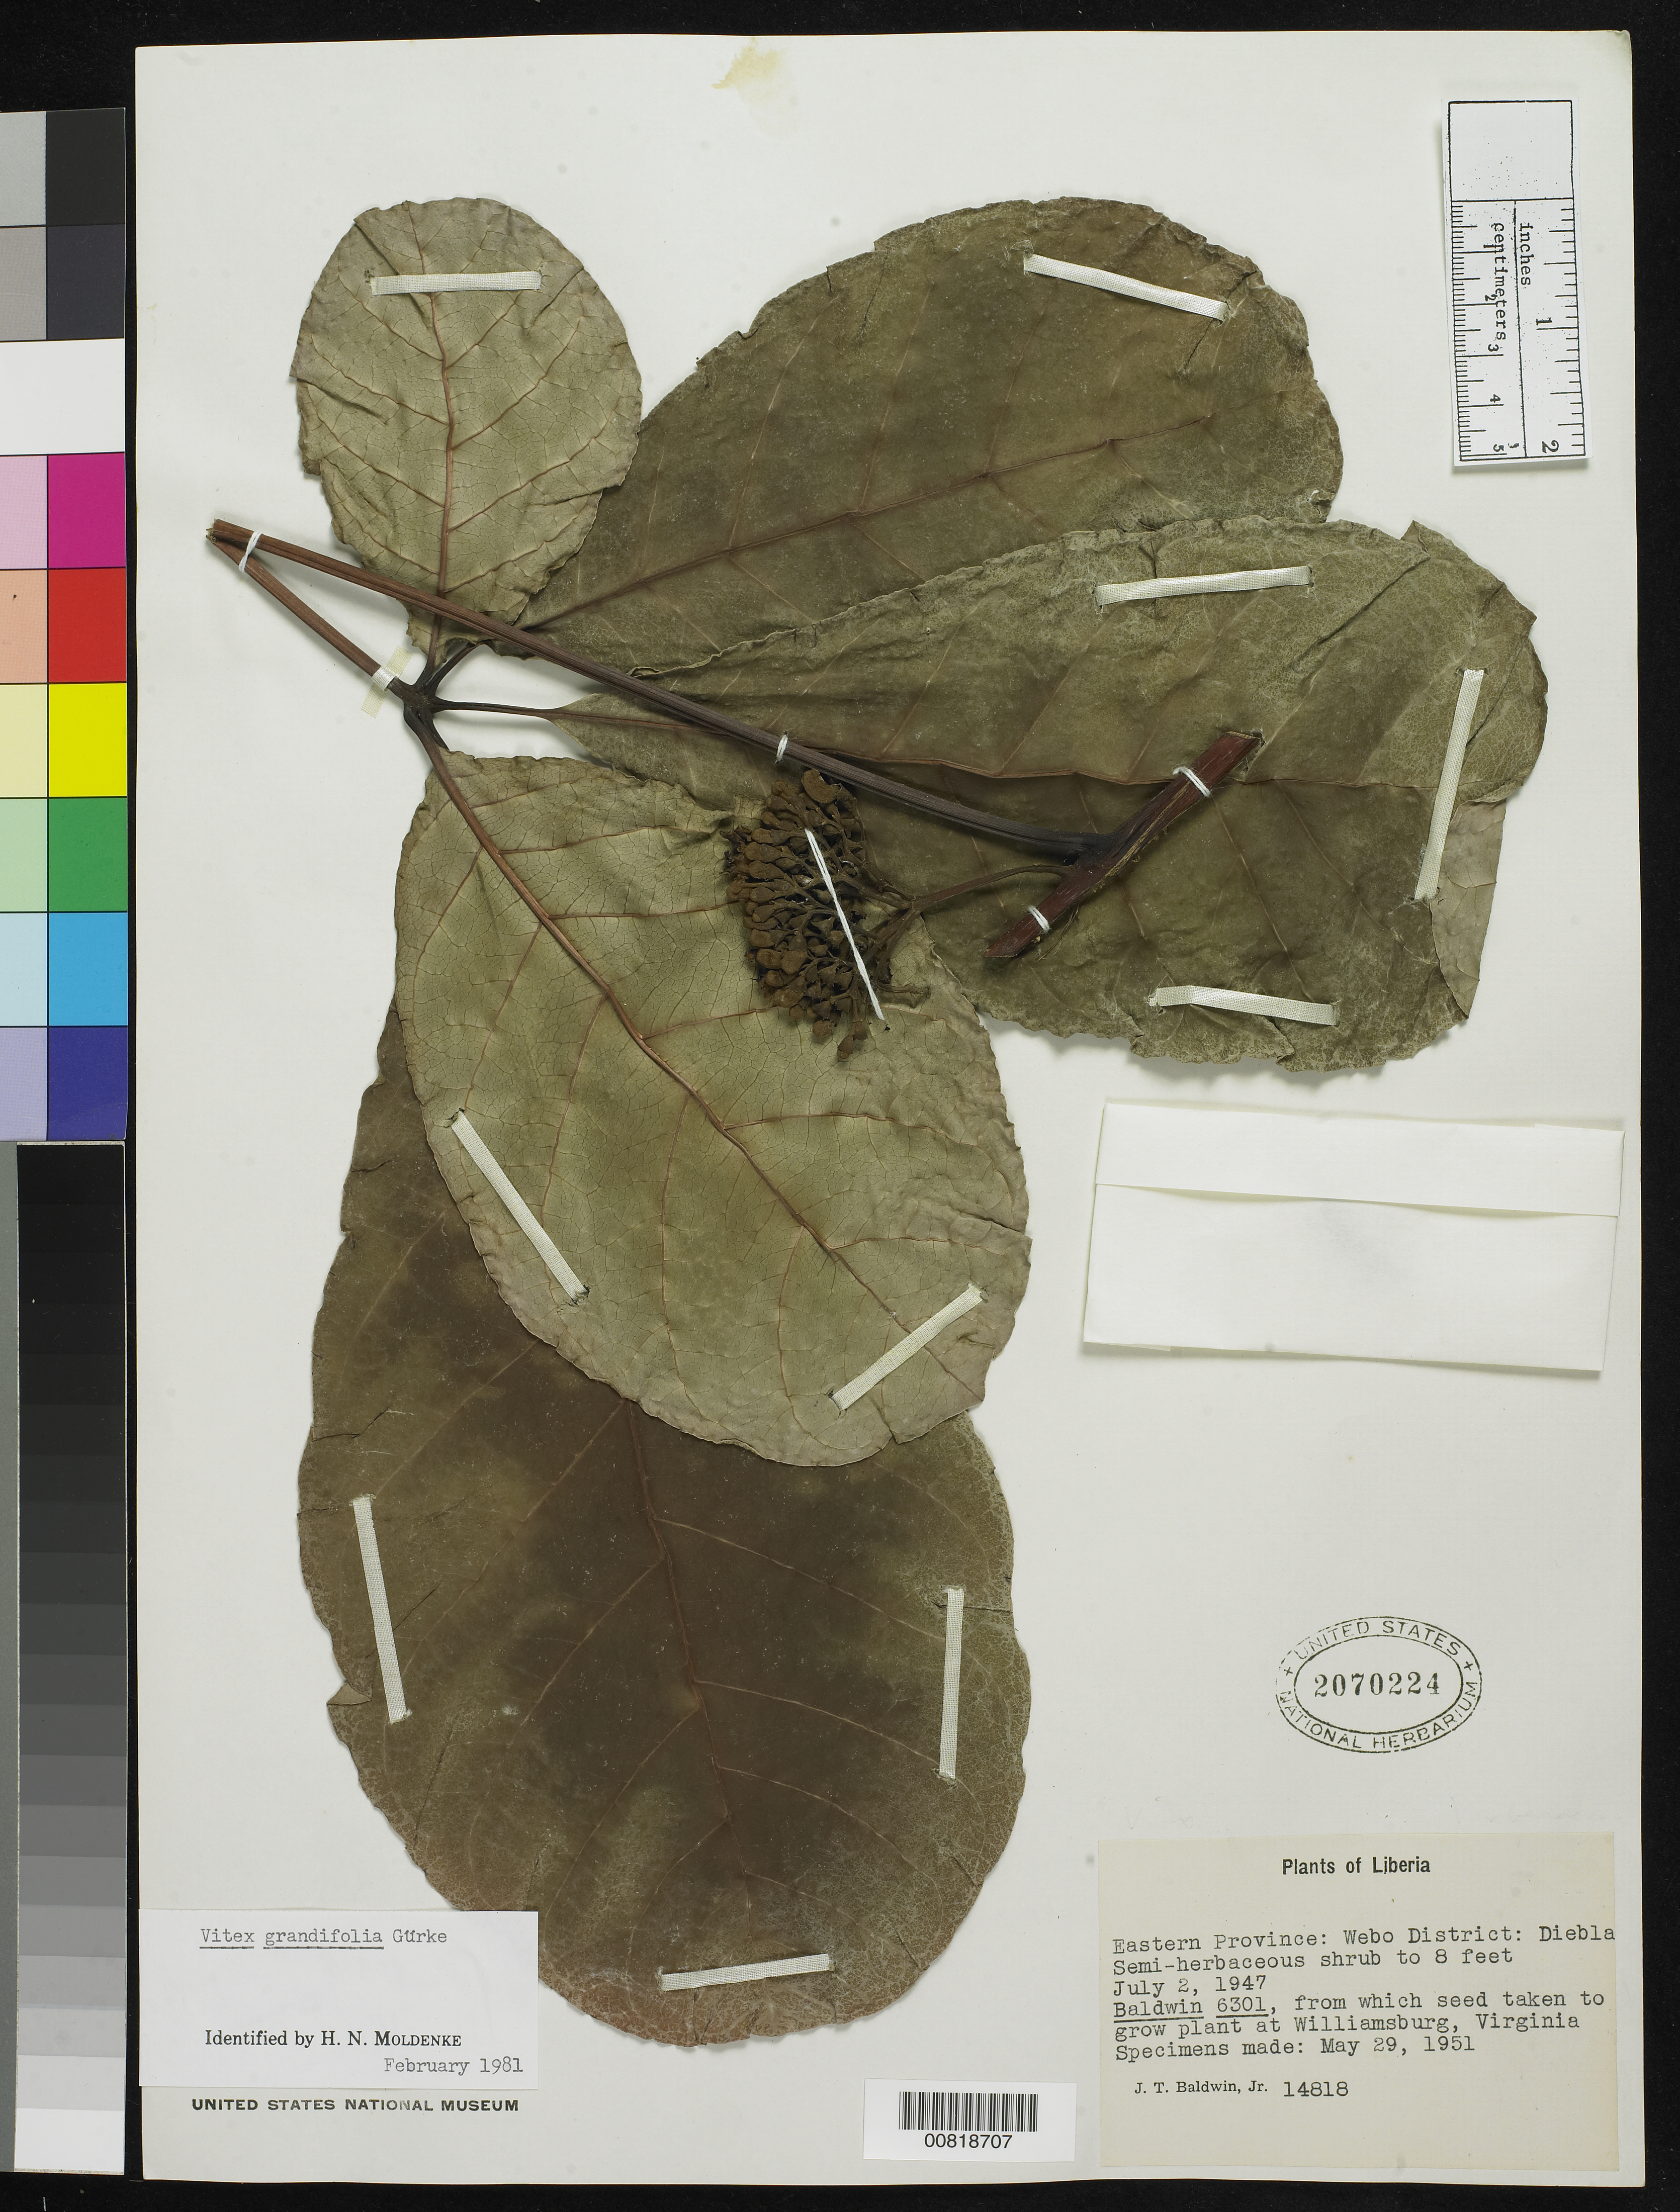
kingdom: Plantae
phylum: Tracheophyta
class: Magnoliopsida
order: Lamiales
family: Lamiaceae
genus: Vitex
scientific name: Vitex grandifolia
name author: Gürke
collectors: J. T. Baldwin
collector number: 14818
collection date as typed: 29 May 1951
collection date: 1951-05-29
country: Liberia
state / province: River Gee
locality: Eastern Province: Webo District, Diebla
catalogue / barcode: US 2070224